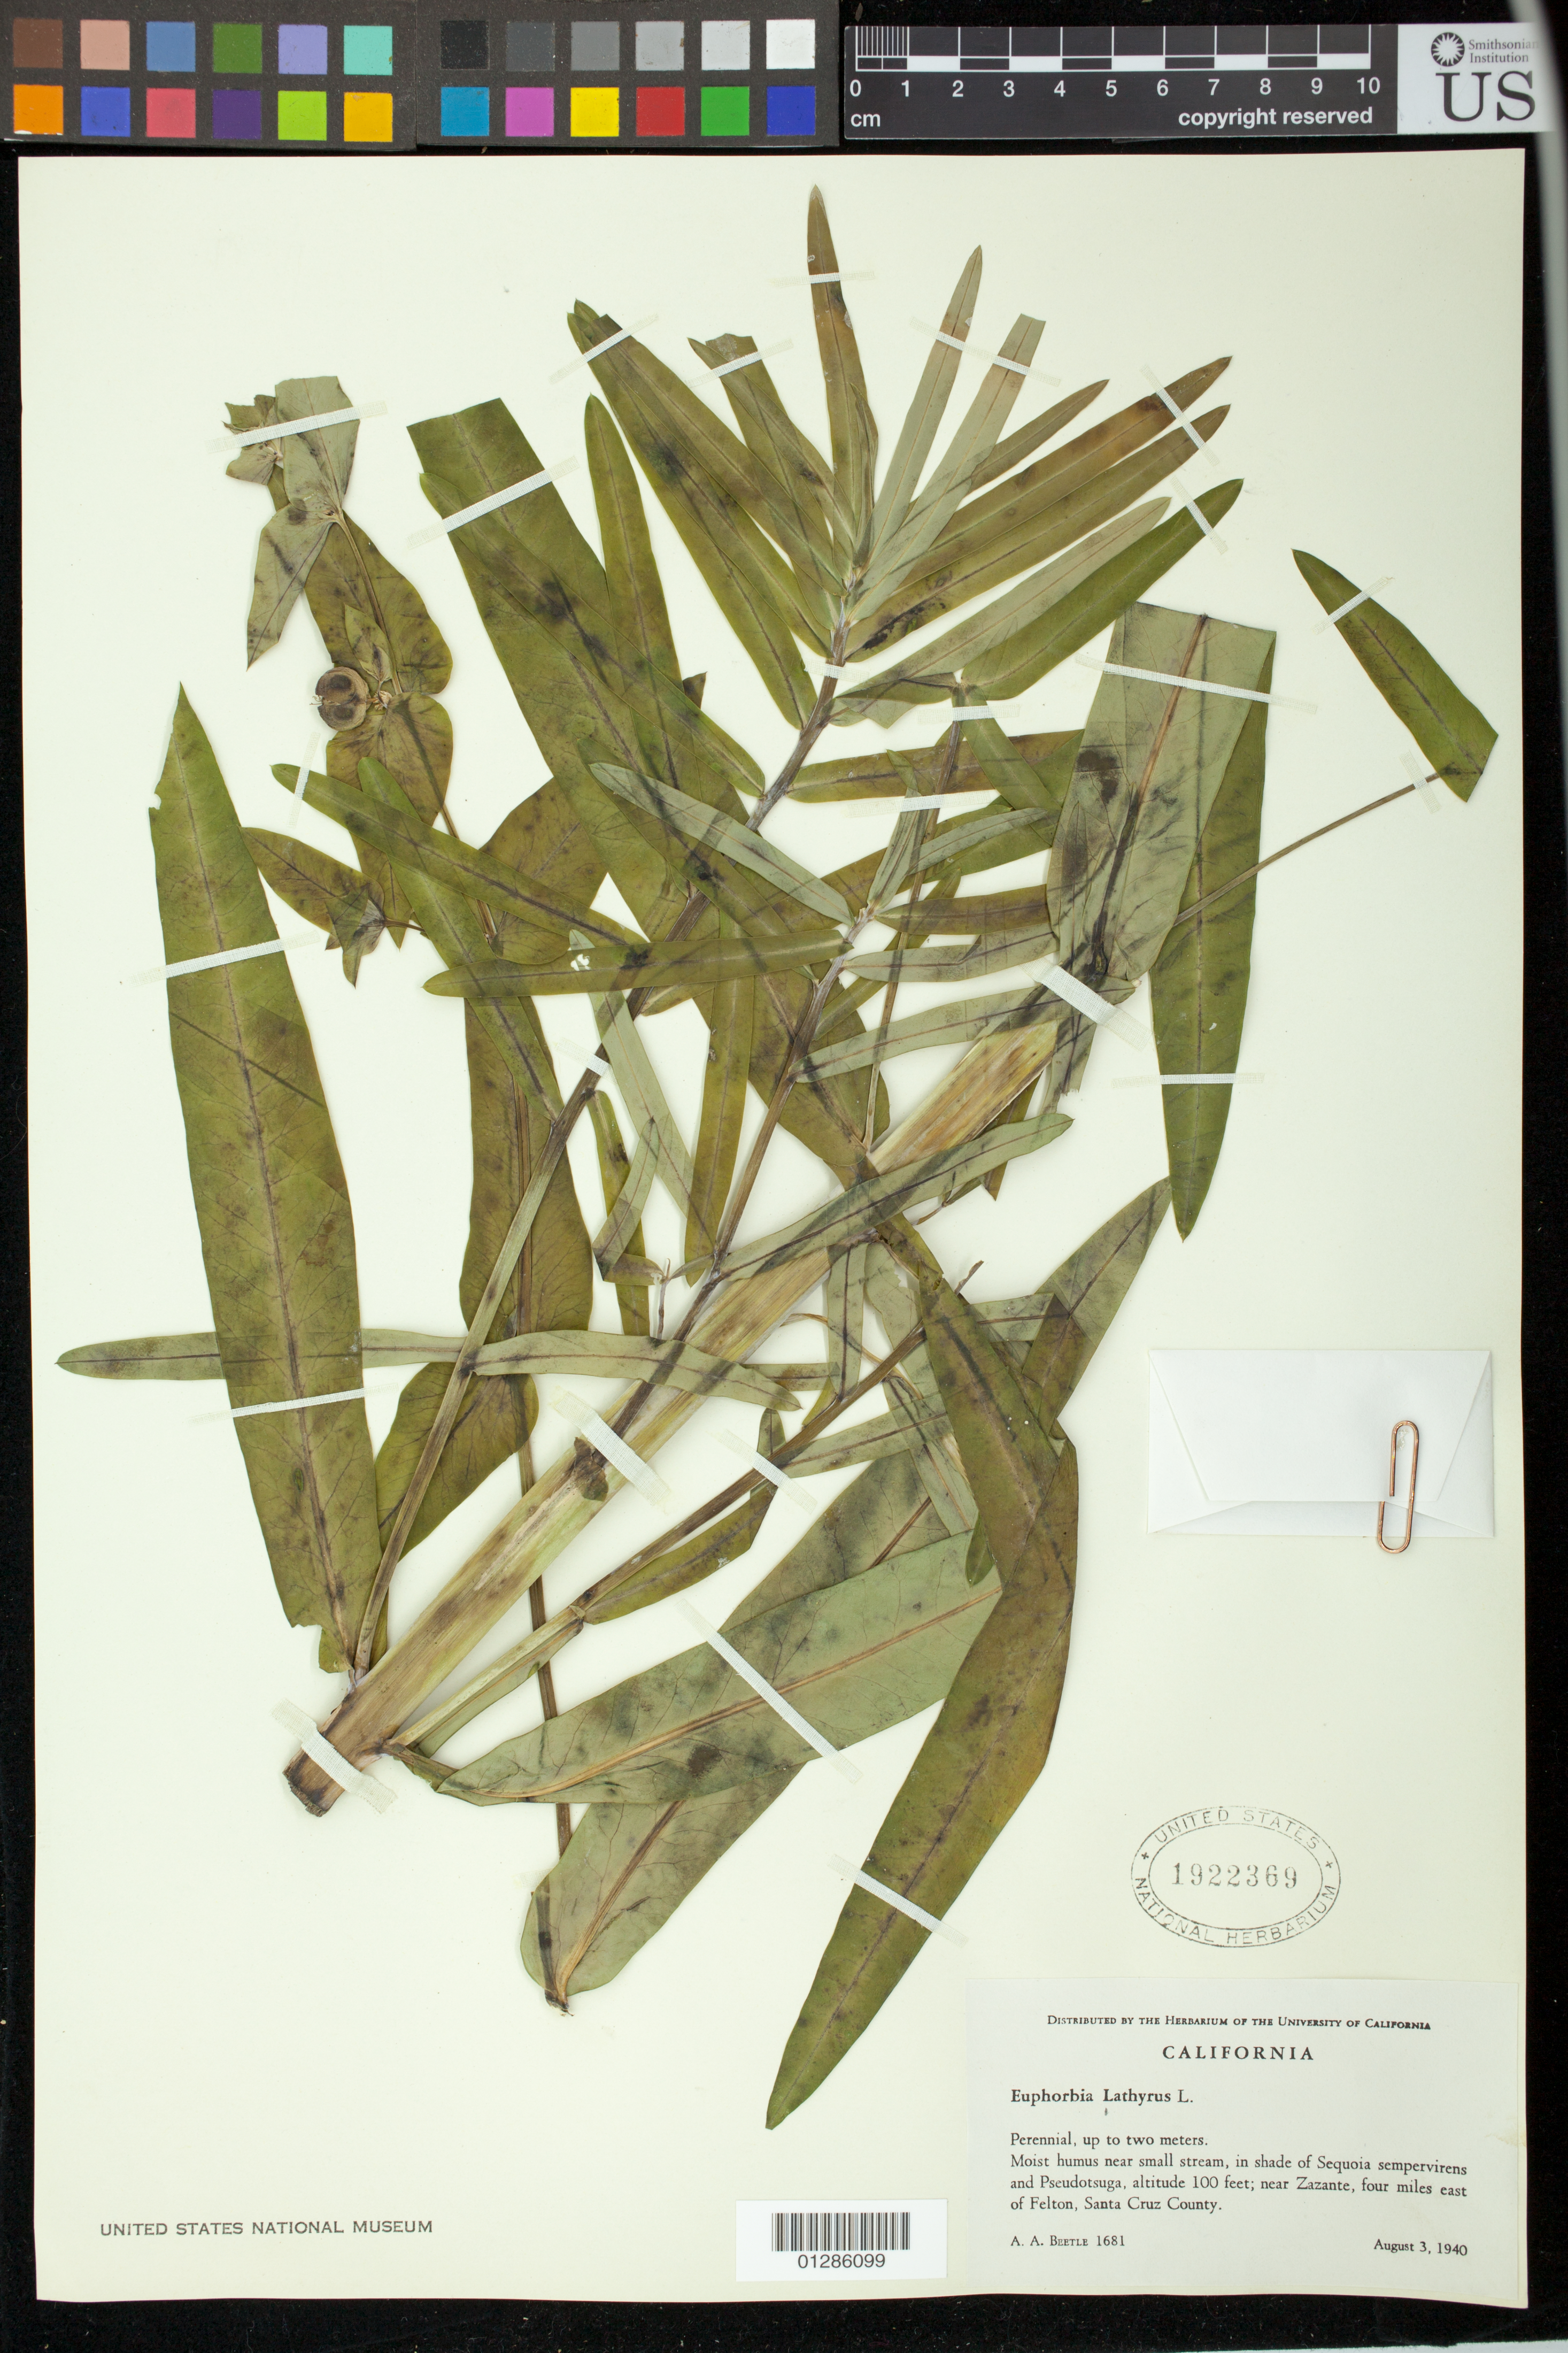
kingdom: Plantae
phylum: Tracheophyta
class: Magnoliopsida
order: Malpighiales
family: Euphorbiaceae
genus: Euphorbia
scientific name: Euphorbia lathyris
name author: L.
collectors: A. A. Beetle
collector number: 1681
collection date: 1940-08-03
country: United States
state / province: California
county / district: Santa Cruz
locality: Near Zazante, four miles east of Felton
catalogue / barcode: US 1922369